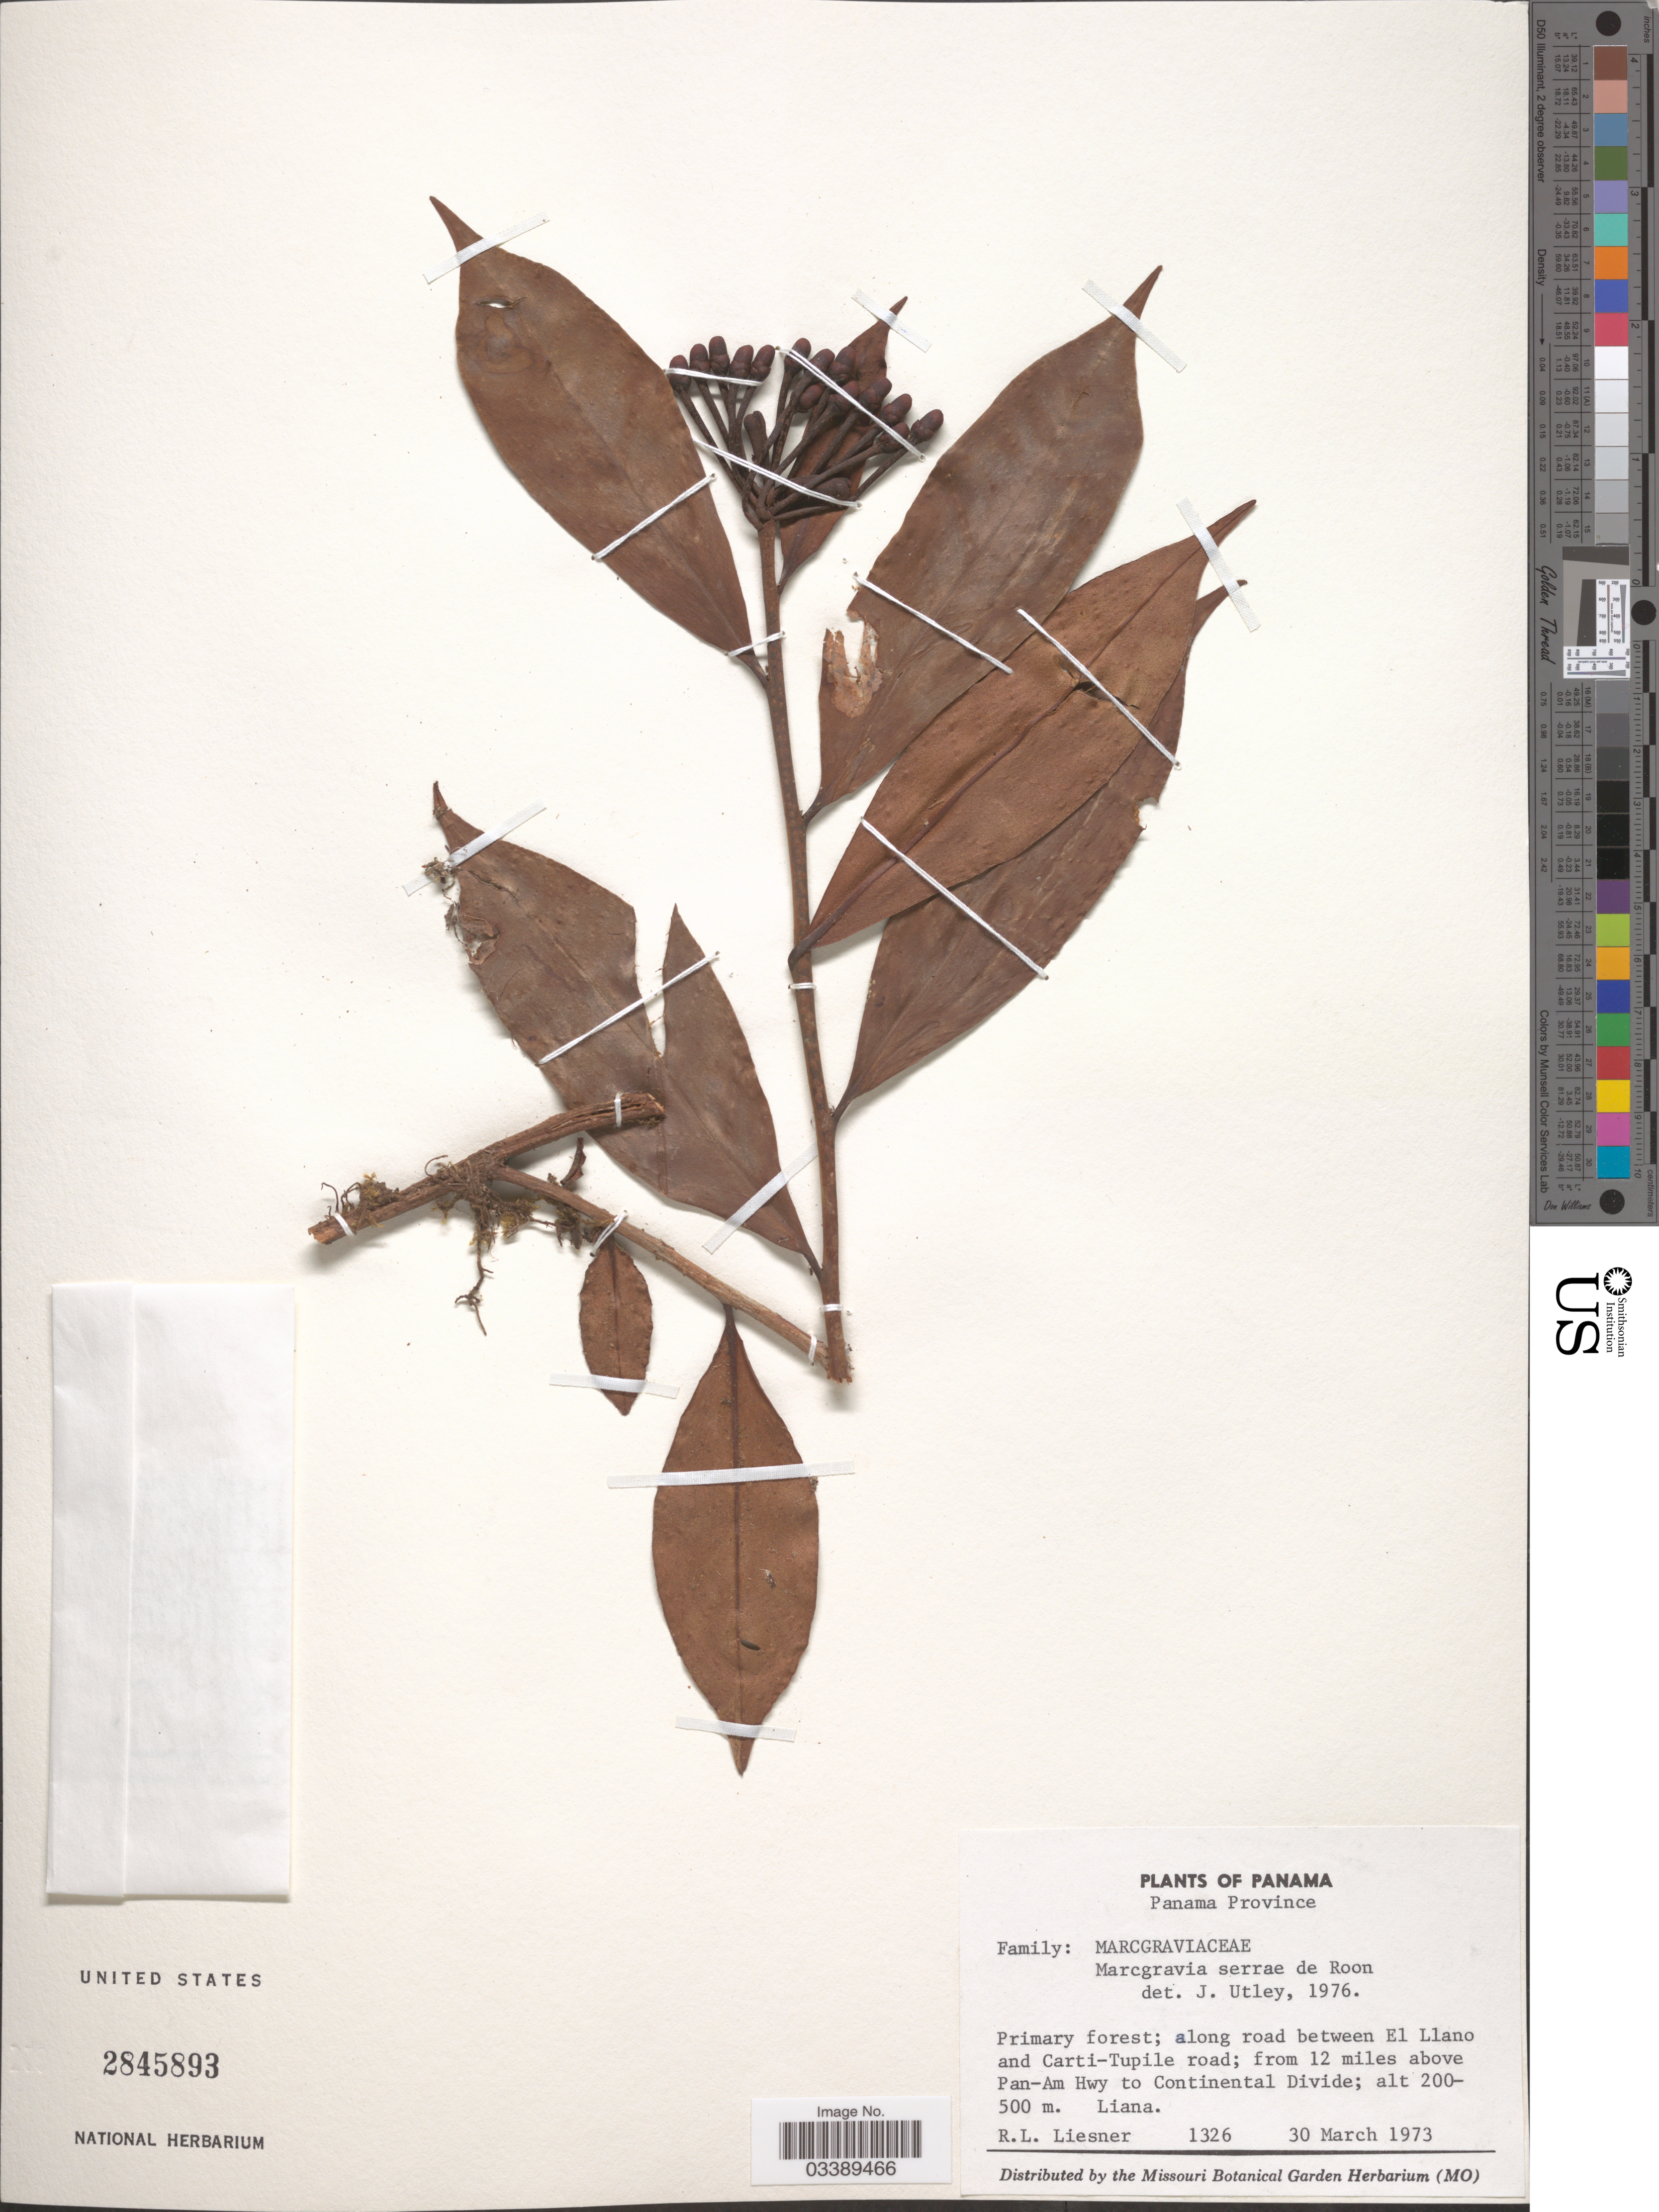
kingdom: Plantae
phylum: Tracheophyta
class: Magnoliopsida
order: Ericales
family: Marcgraviaceae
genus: Marcgravia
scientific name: Marcgravia serrae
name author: de Roon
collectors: R. L. Liesner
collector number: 1326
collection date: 1973-03-30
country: Panama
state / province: Panamá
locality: Along road between El Llano and Carti-Tupile road; from 12 miles above Pan-Am Hwy to Continental Divide.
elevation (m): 200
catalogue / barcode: US 2845893